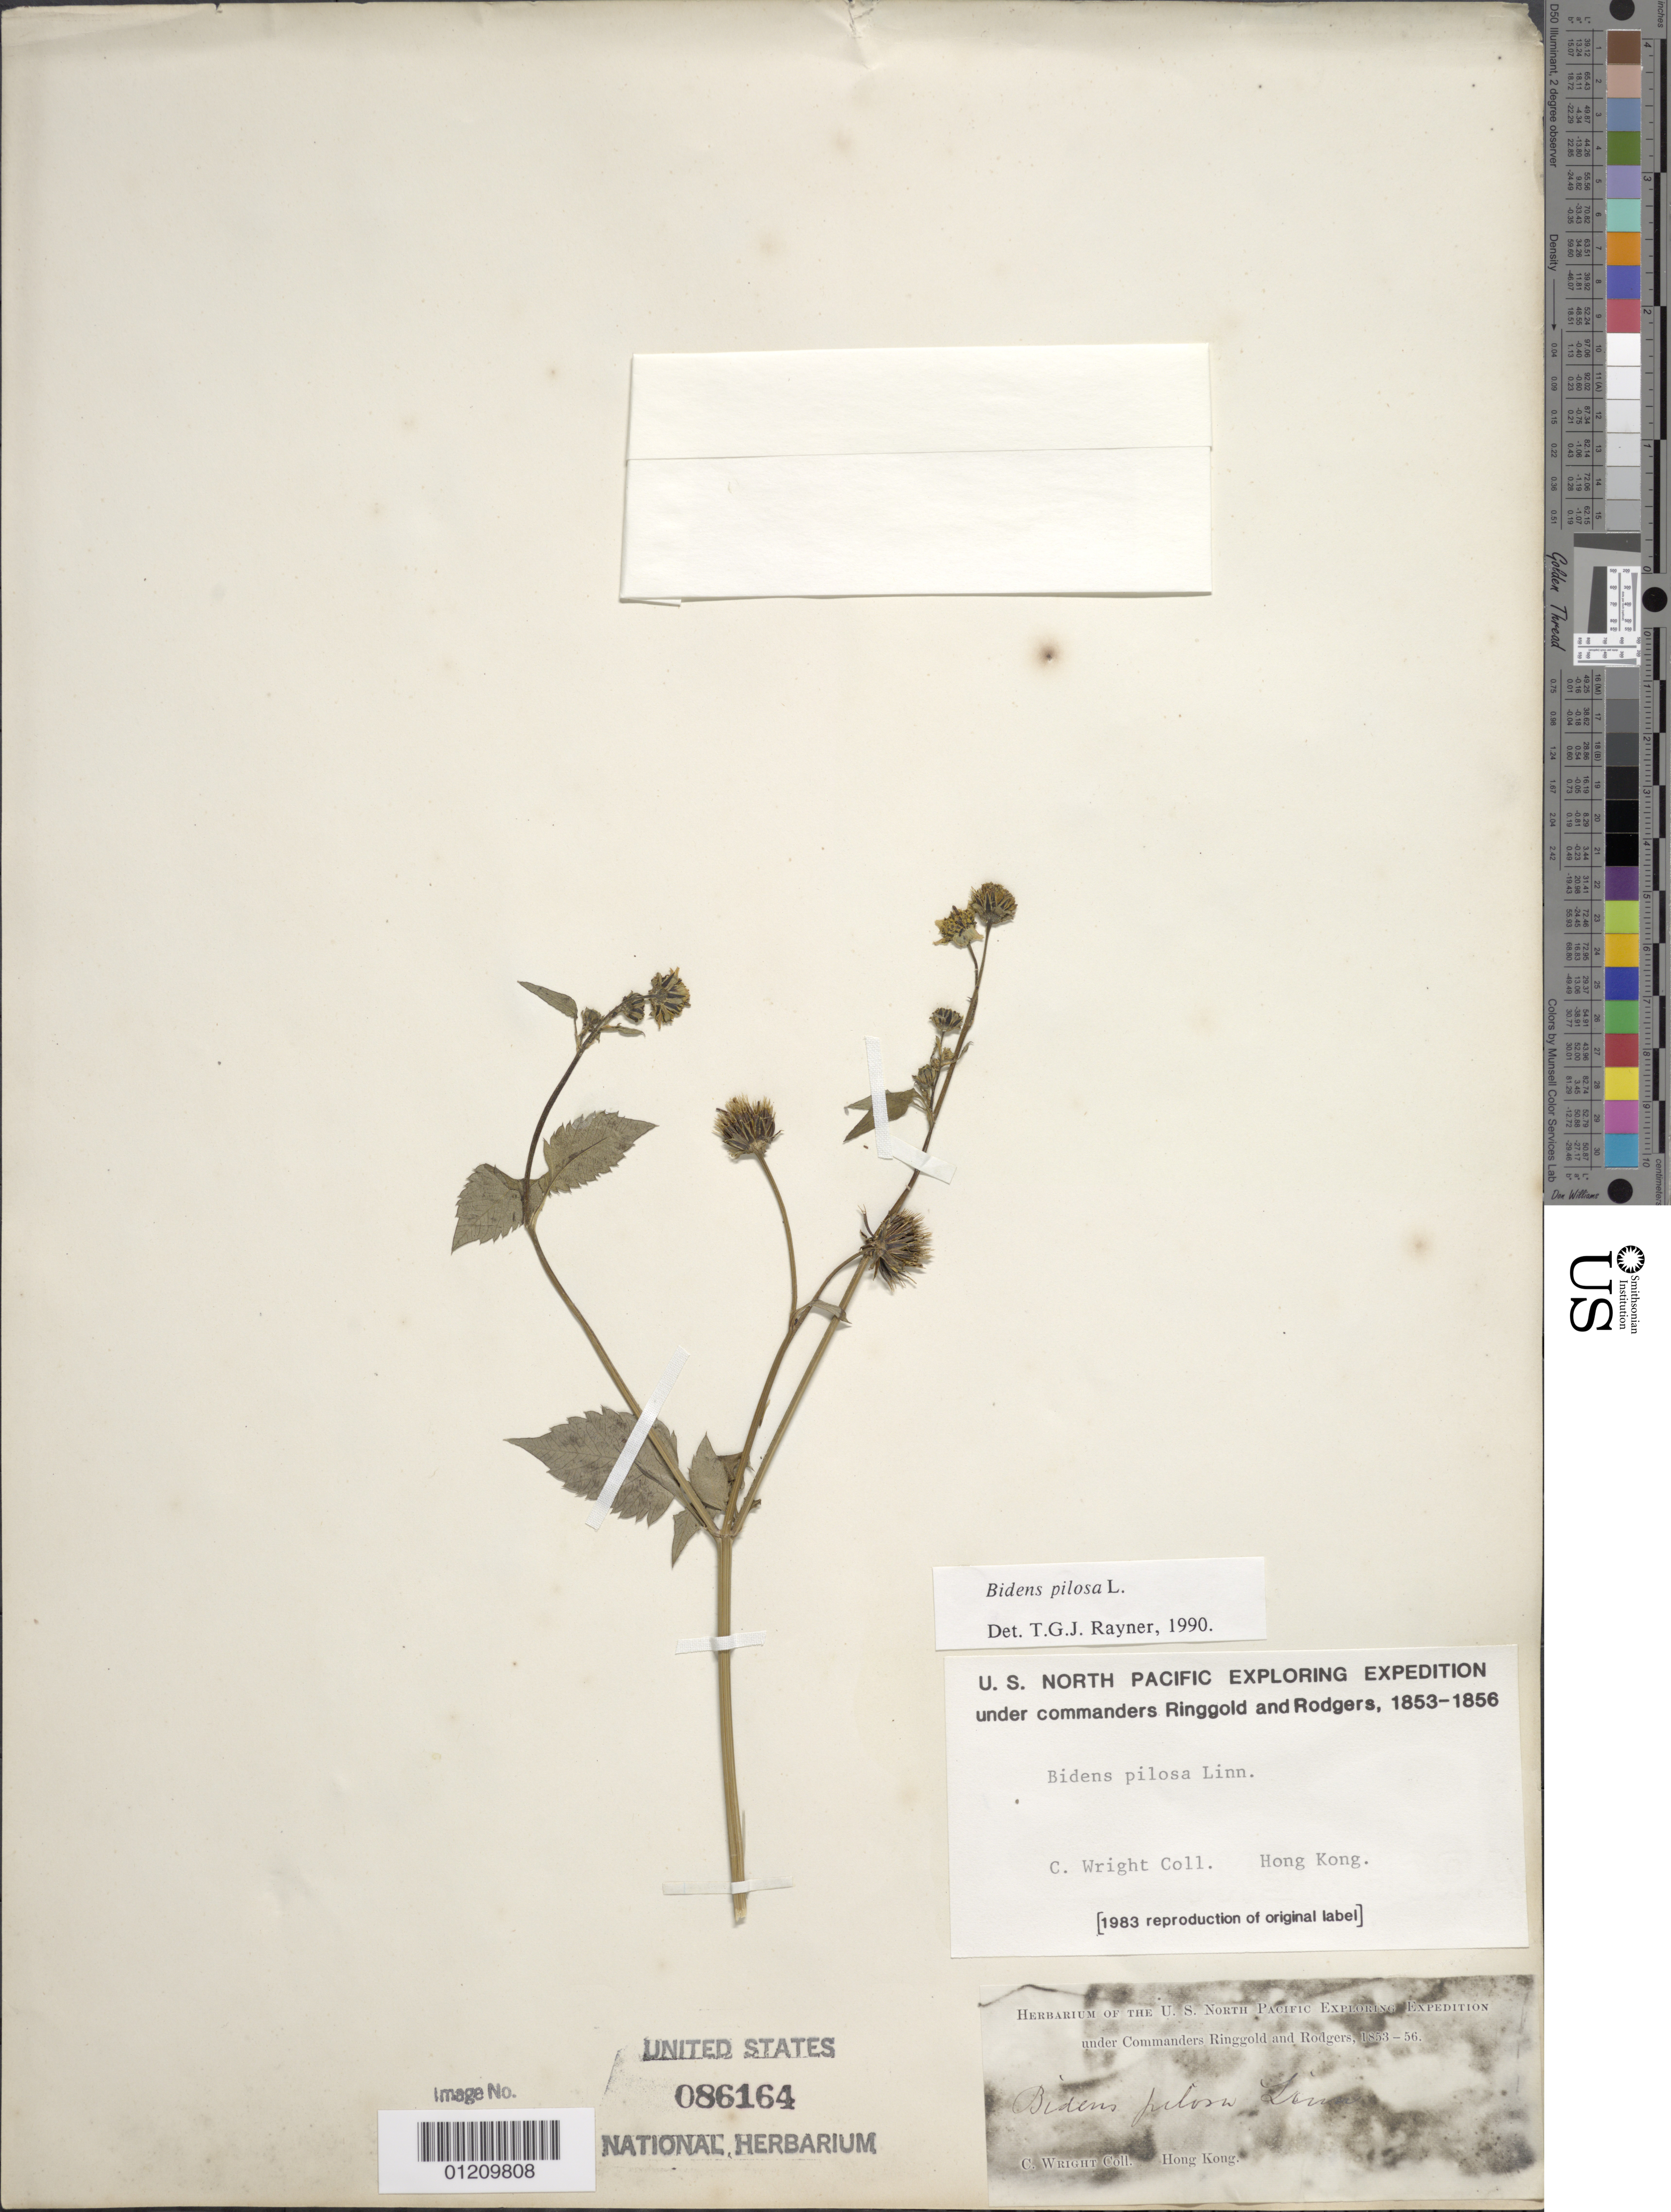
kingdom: Plantae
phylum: Tracheophyta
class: Magnoliopsida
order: Asterales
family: Asteraceae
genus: Bidens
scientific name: Bidens pilosa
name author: L.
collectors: C. Wright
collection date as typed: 1853 to -- -- 1856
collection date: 1853/1856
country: China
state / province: Hong Kong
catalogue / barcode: US 86164